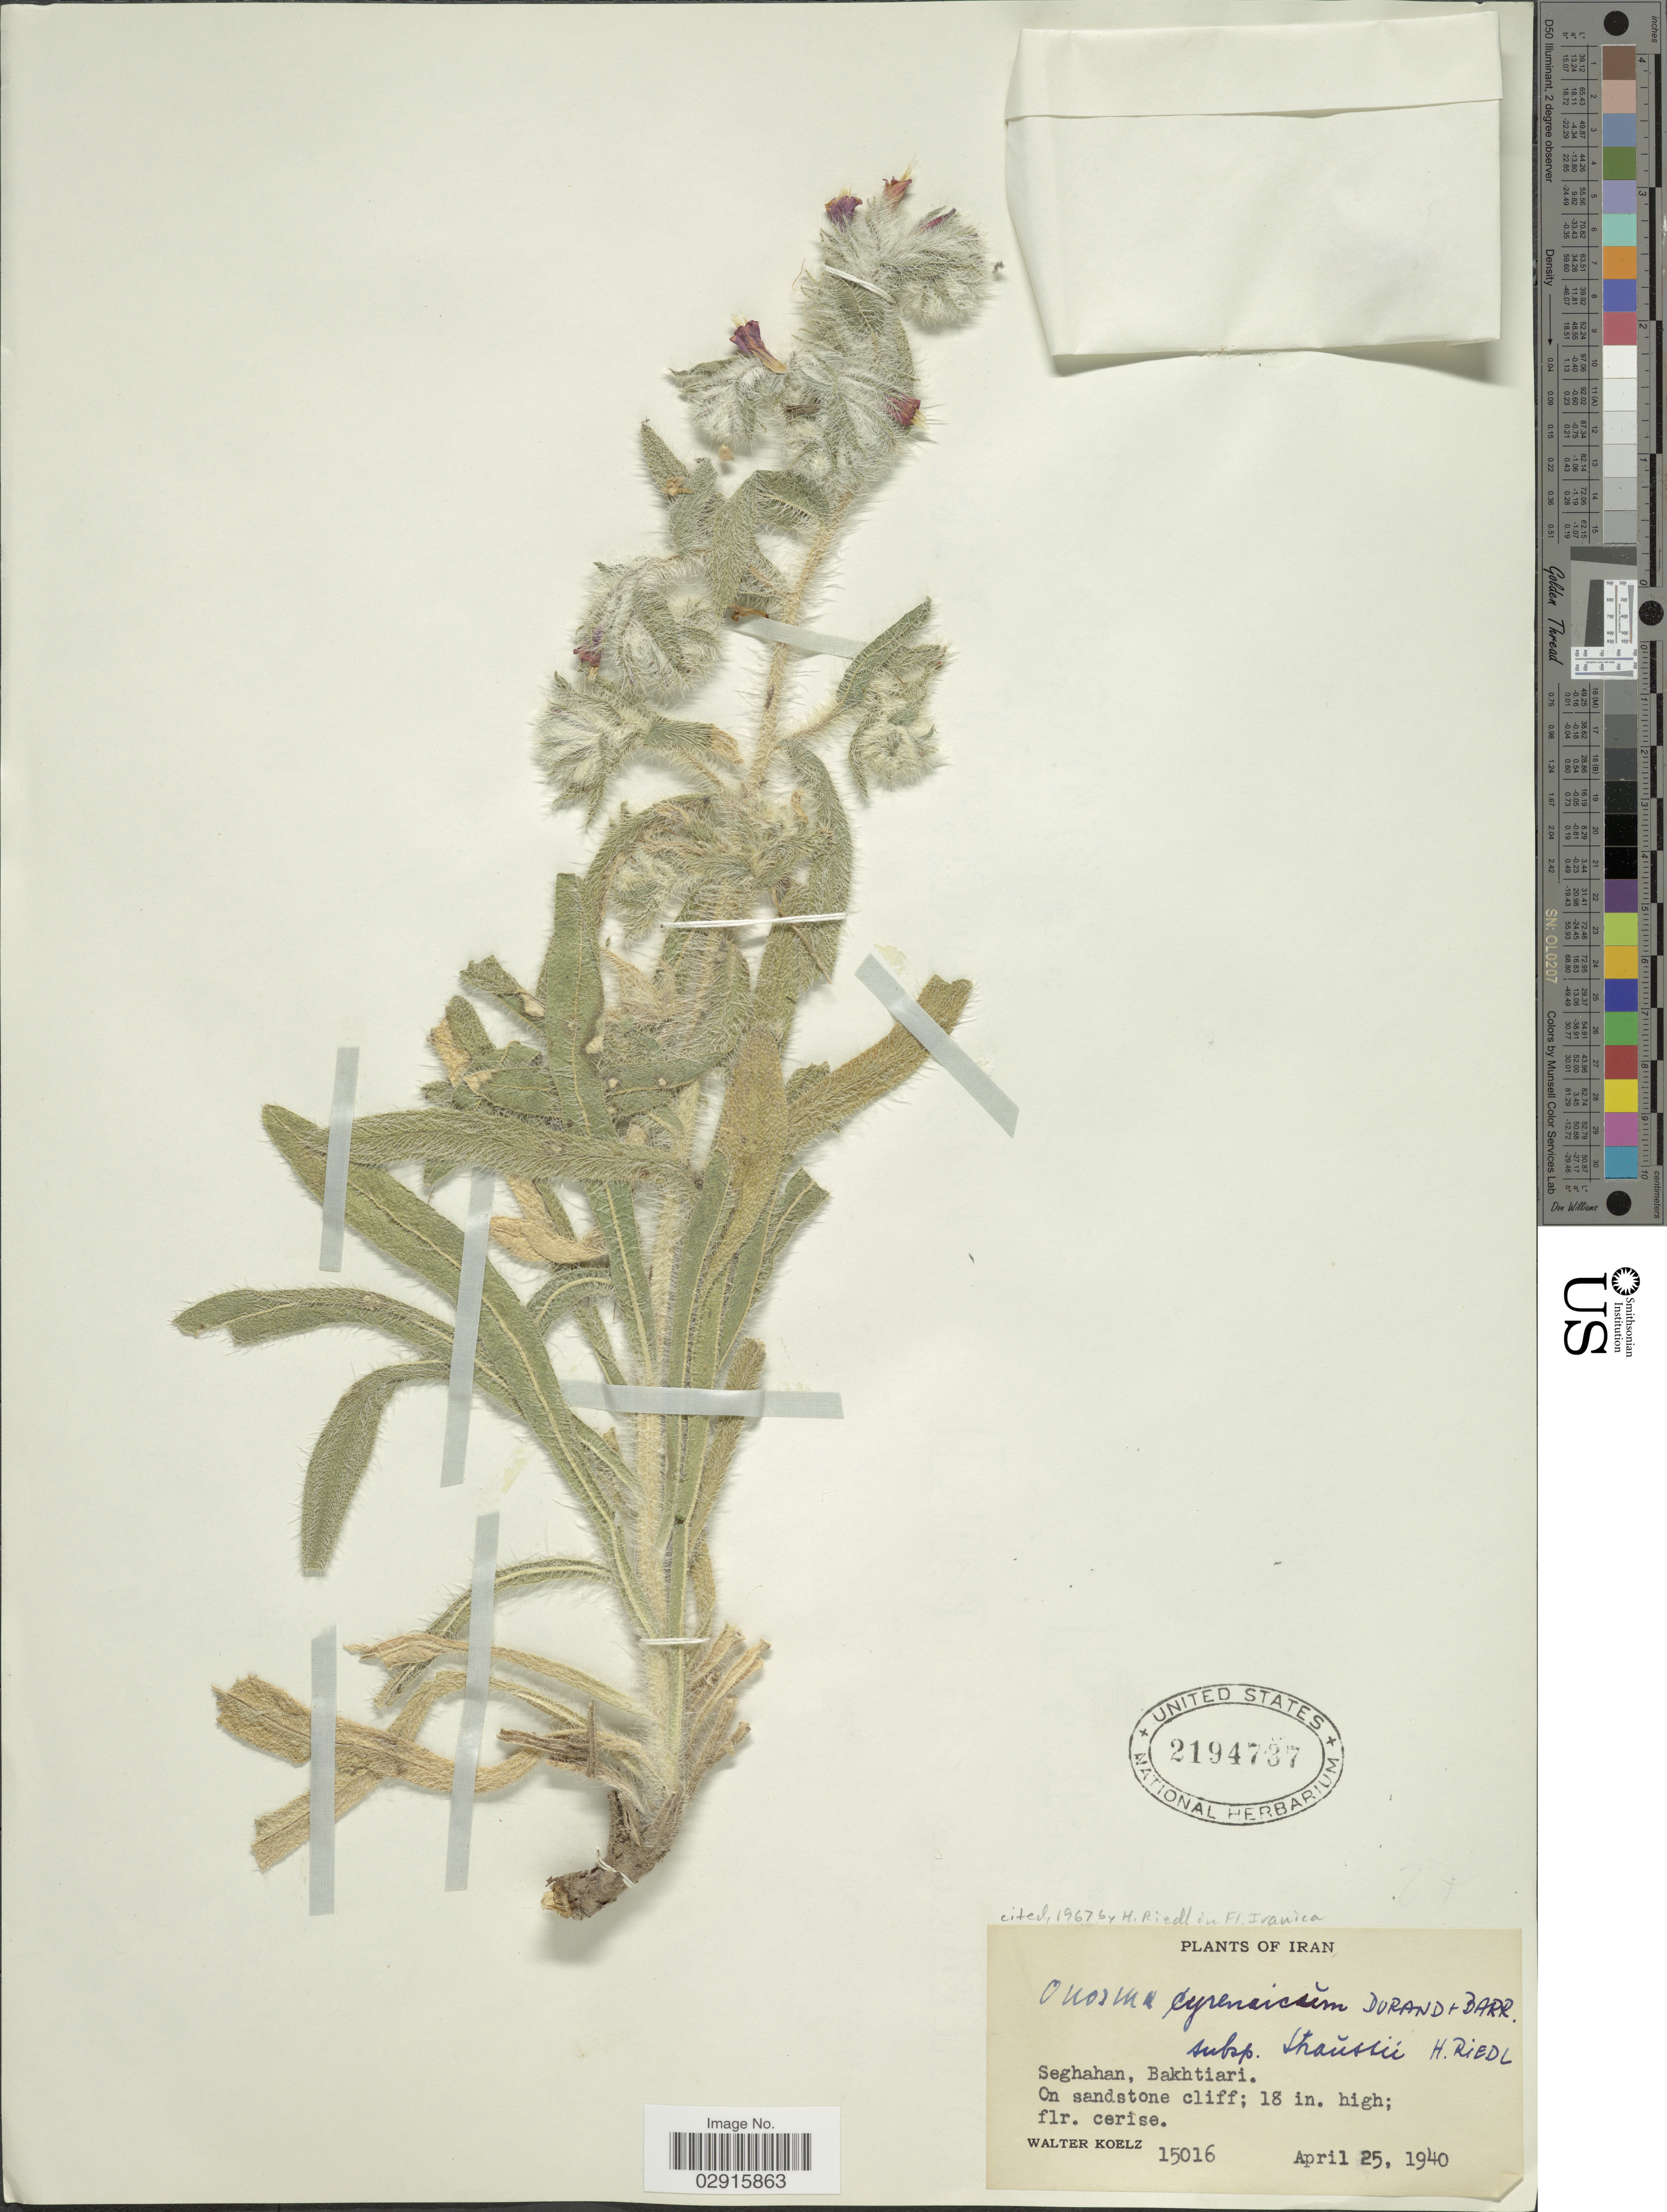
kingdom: Plantae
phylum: Tracheophyta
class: Magnoliopsida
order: Boraginales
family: Boraginaceae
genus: Onosma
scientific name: Onosma cyrenaica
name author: E.A. Durand & Barratte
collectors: W. N. Koelz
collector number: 15016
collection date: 1940-04-25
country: Iran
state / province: Chahar Mahaal and Bakhtiari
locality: Seghahan, Bakhtiari.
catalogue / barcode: US 2194737